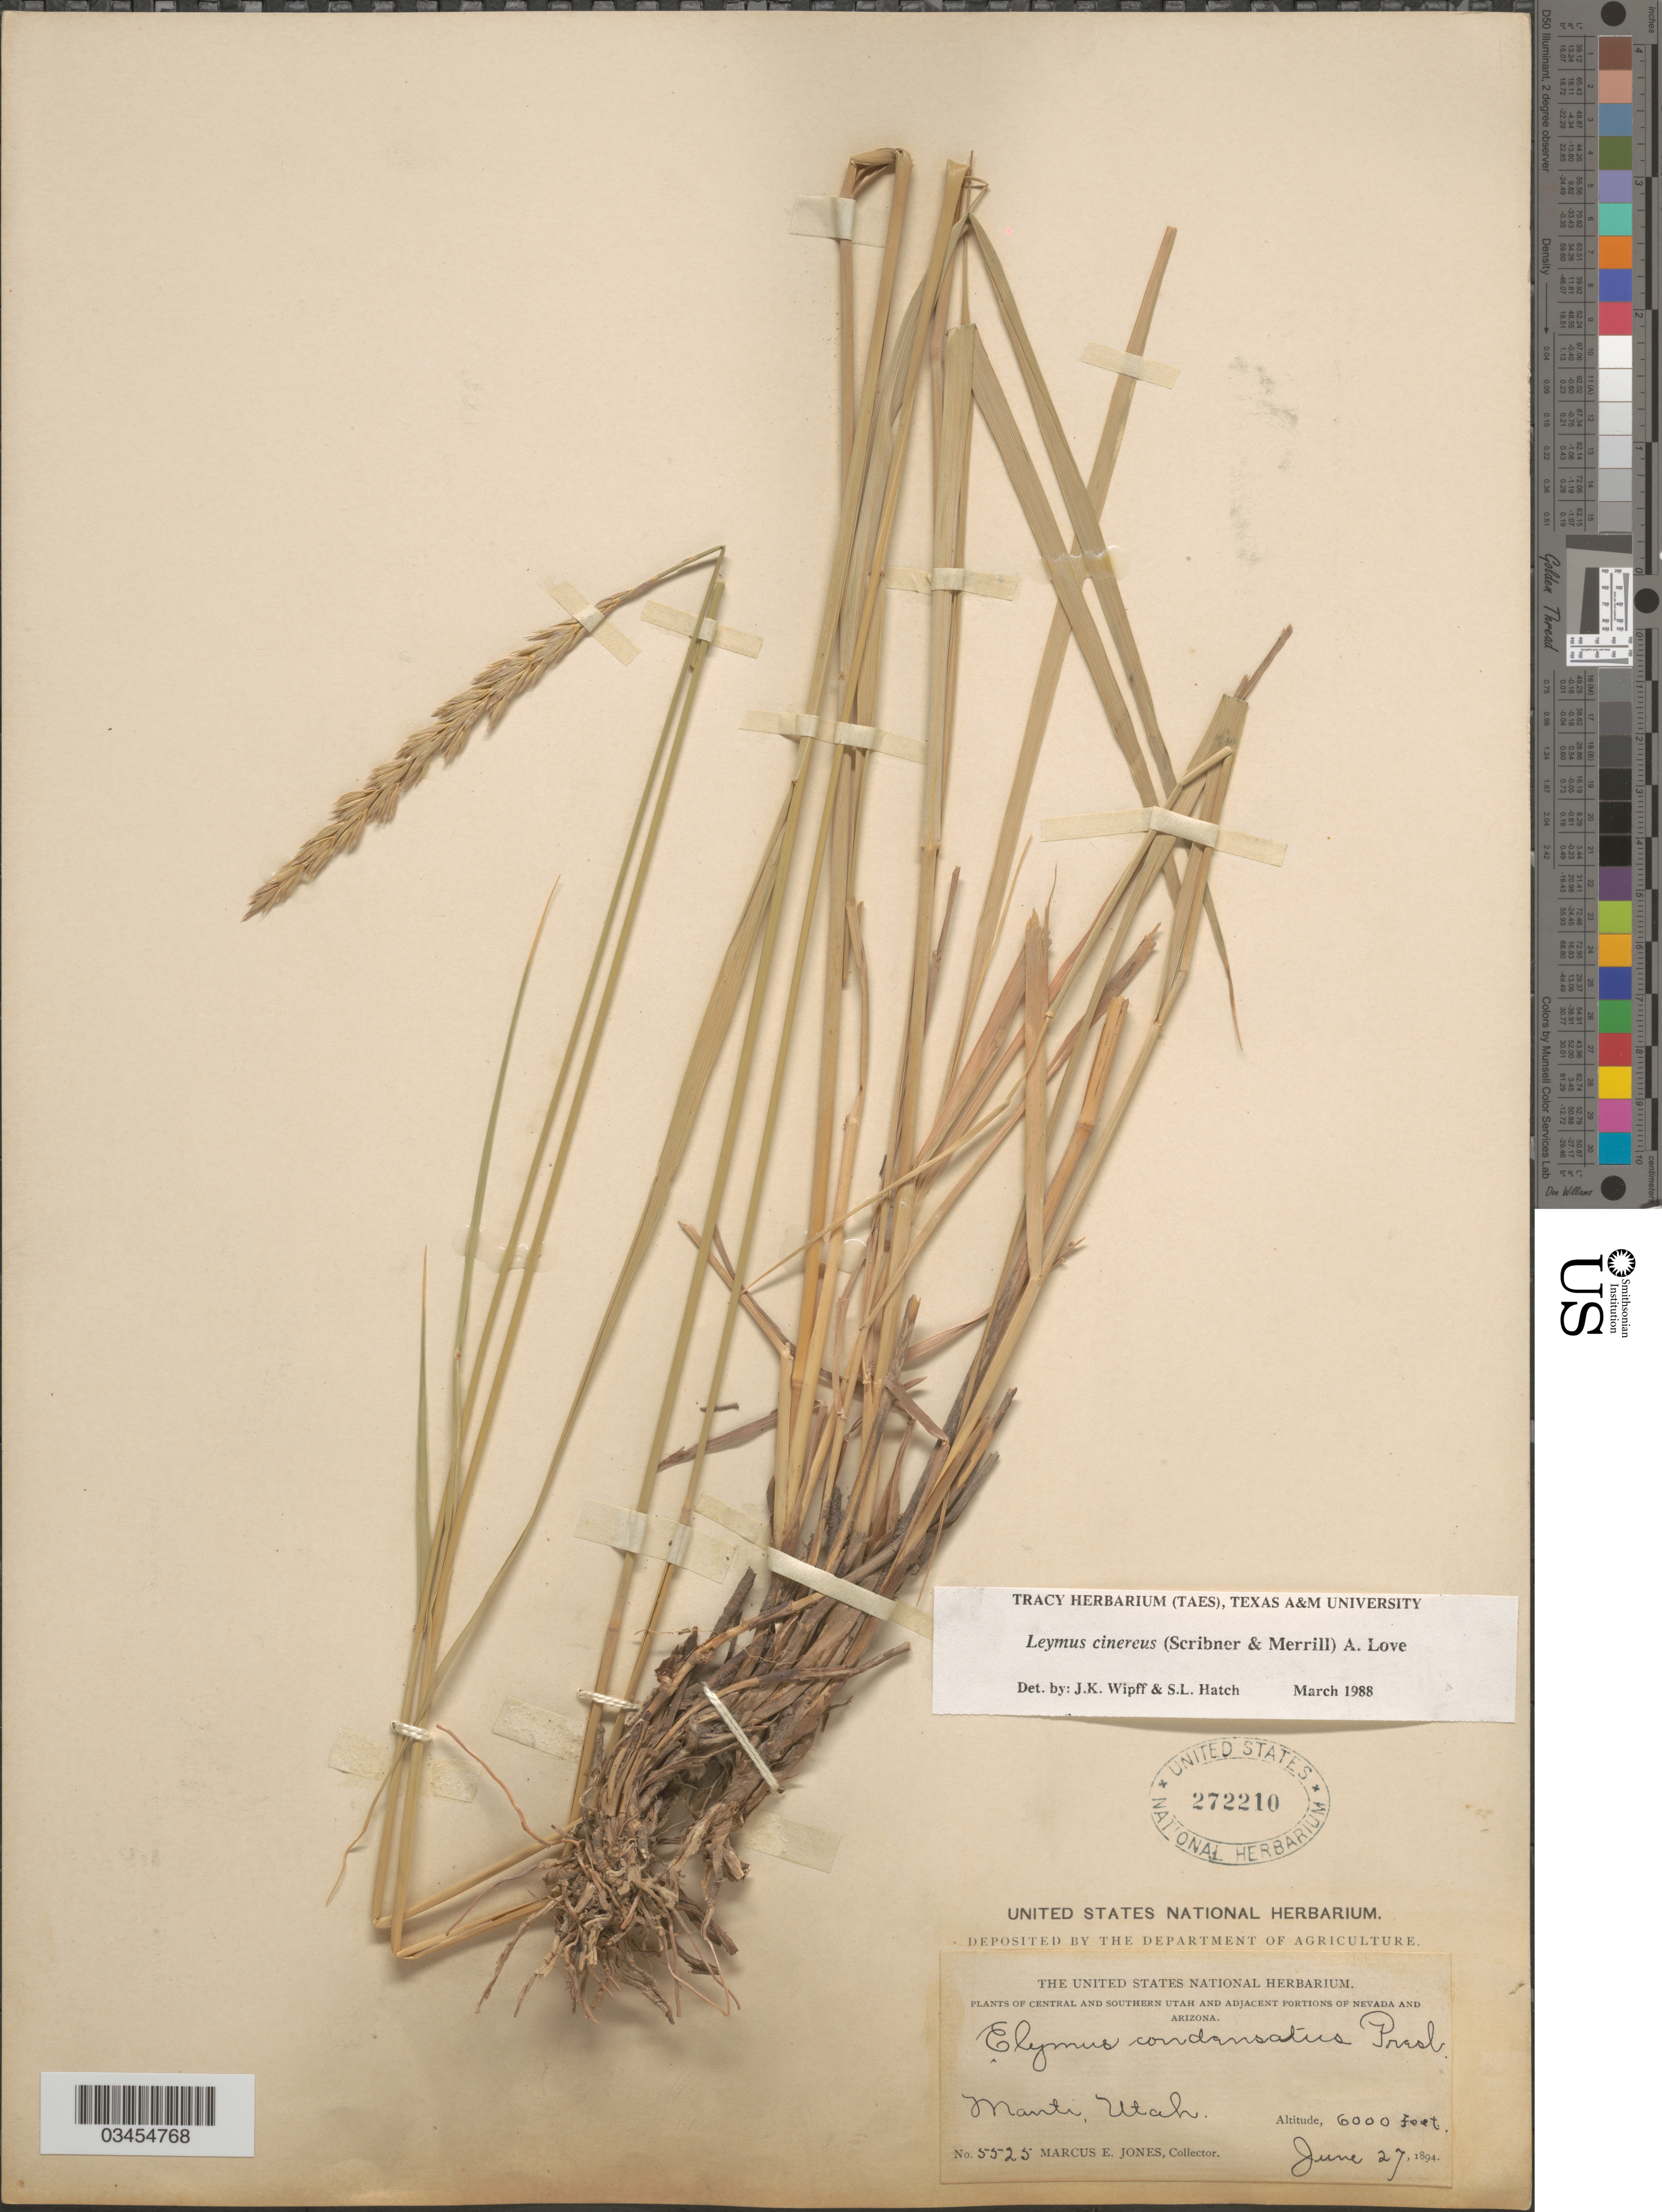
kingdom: Plantae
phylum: Tracheophyta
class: Liliopsida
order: Poales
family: Poaceae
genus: Leymus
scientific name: Leymus cinereus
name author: (Scribn. & Merr.) Á. Löve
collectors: M. E. Jones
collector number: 5525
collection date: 1894-06-27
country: United States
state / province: Utah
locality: Central and Southern Utah. Manti.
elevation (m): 1829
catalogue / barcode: US 272210